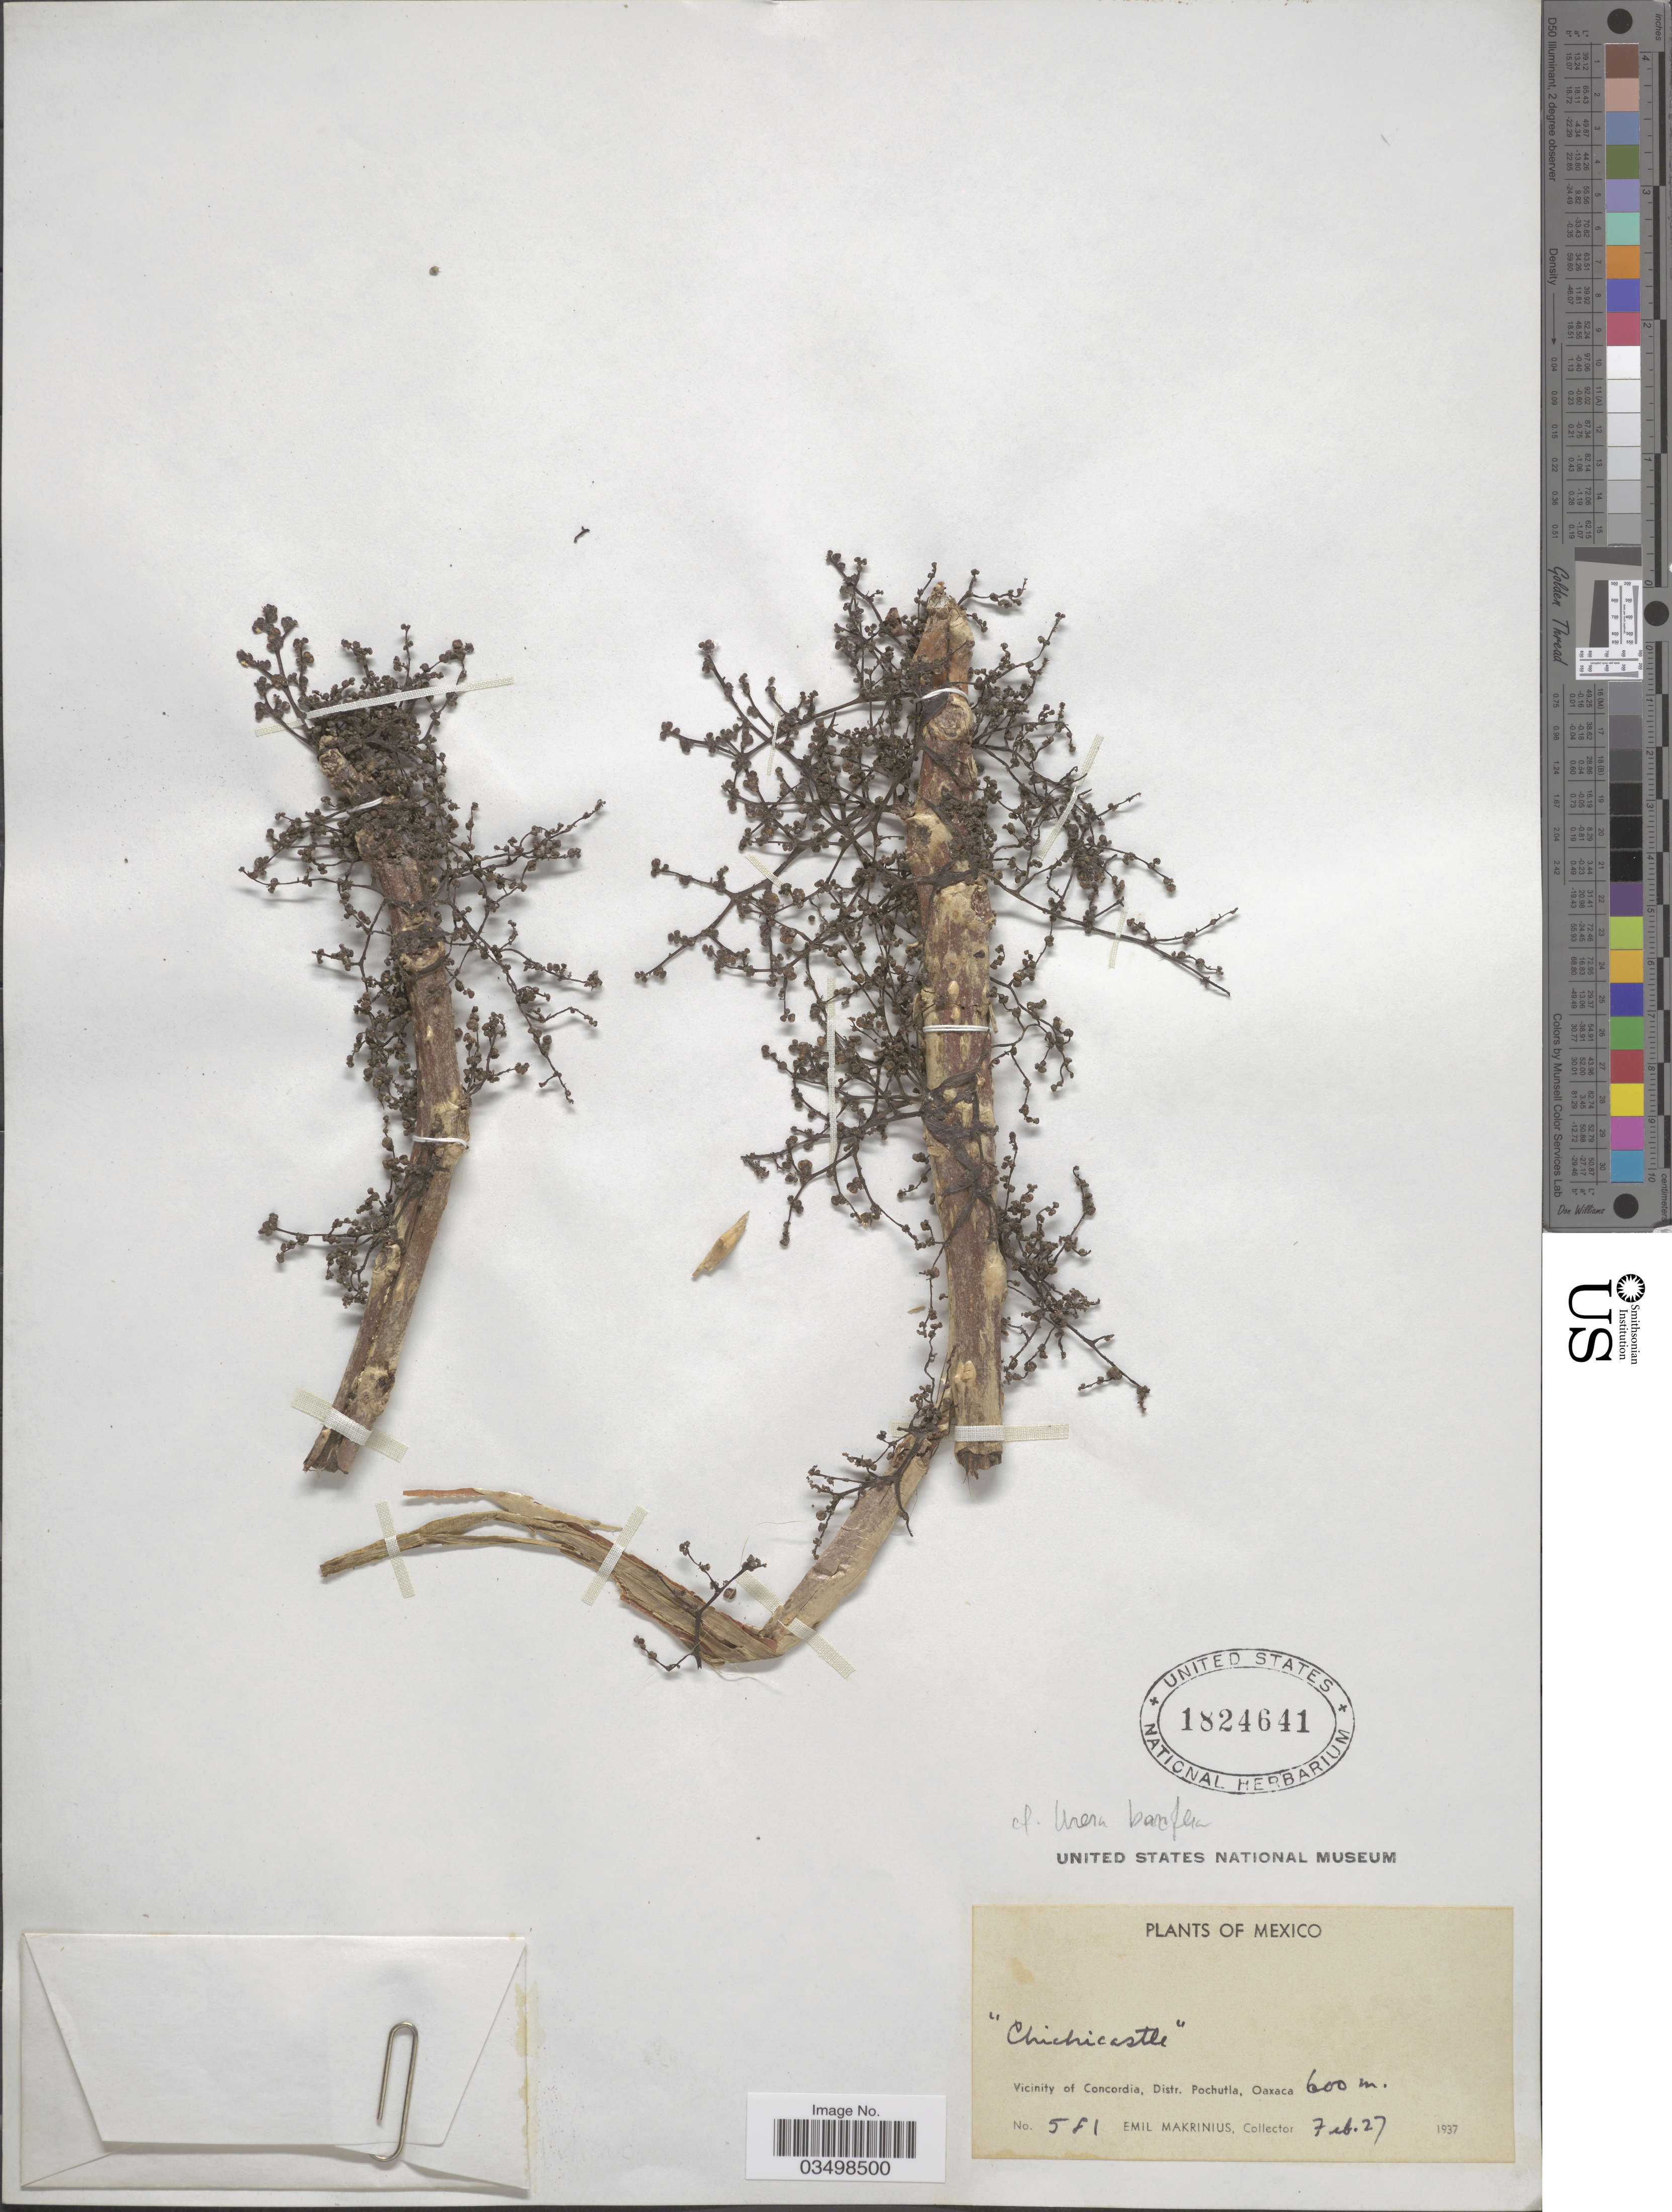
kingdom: Plantae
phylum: Tracheophyta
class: Magnoliopsida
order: Rosales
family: Urticaceae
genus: Urera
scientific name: Urera baccifera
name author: (L.) Gaudich. ex Wedd.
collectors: E. Makrinius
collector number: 581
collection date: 1937-02-27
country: Mexico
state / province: Oaxaca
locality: Vicinity of Concordia, Distr. Pochutla.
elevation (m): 600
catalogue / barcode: US 1824641